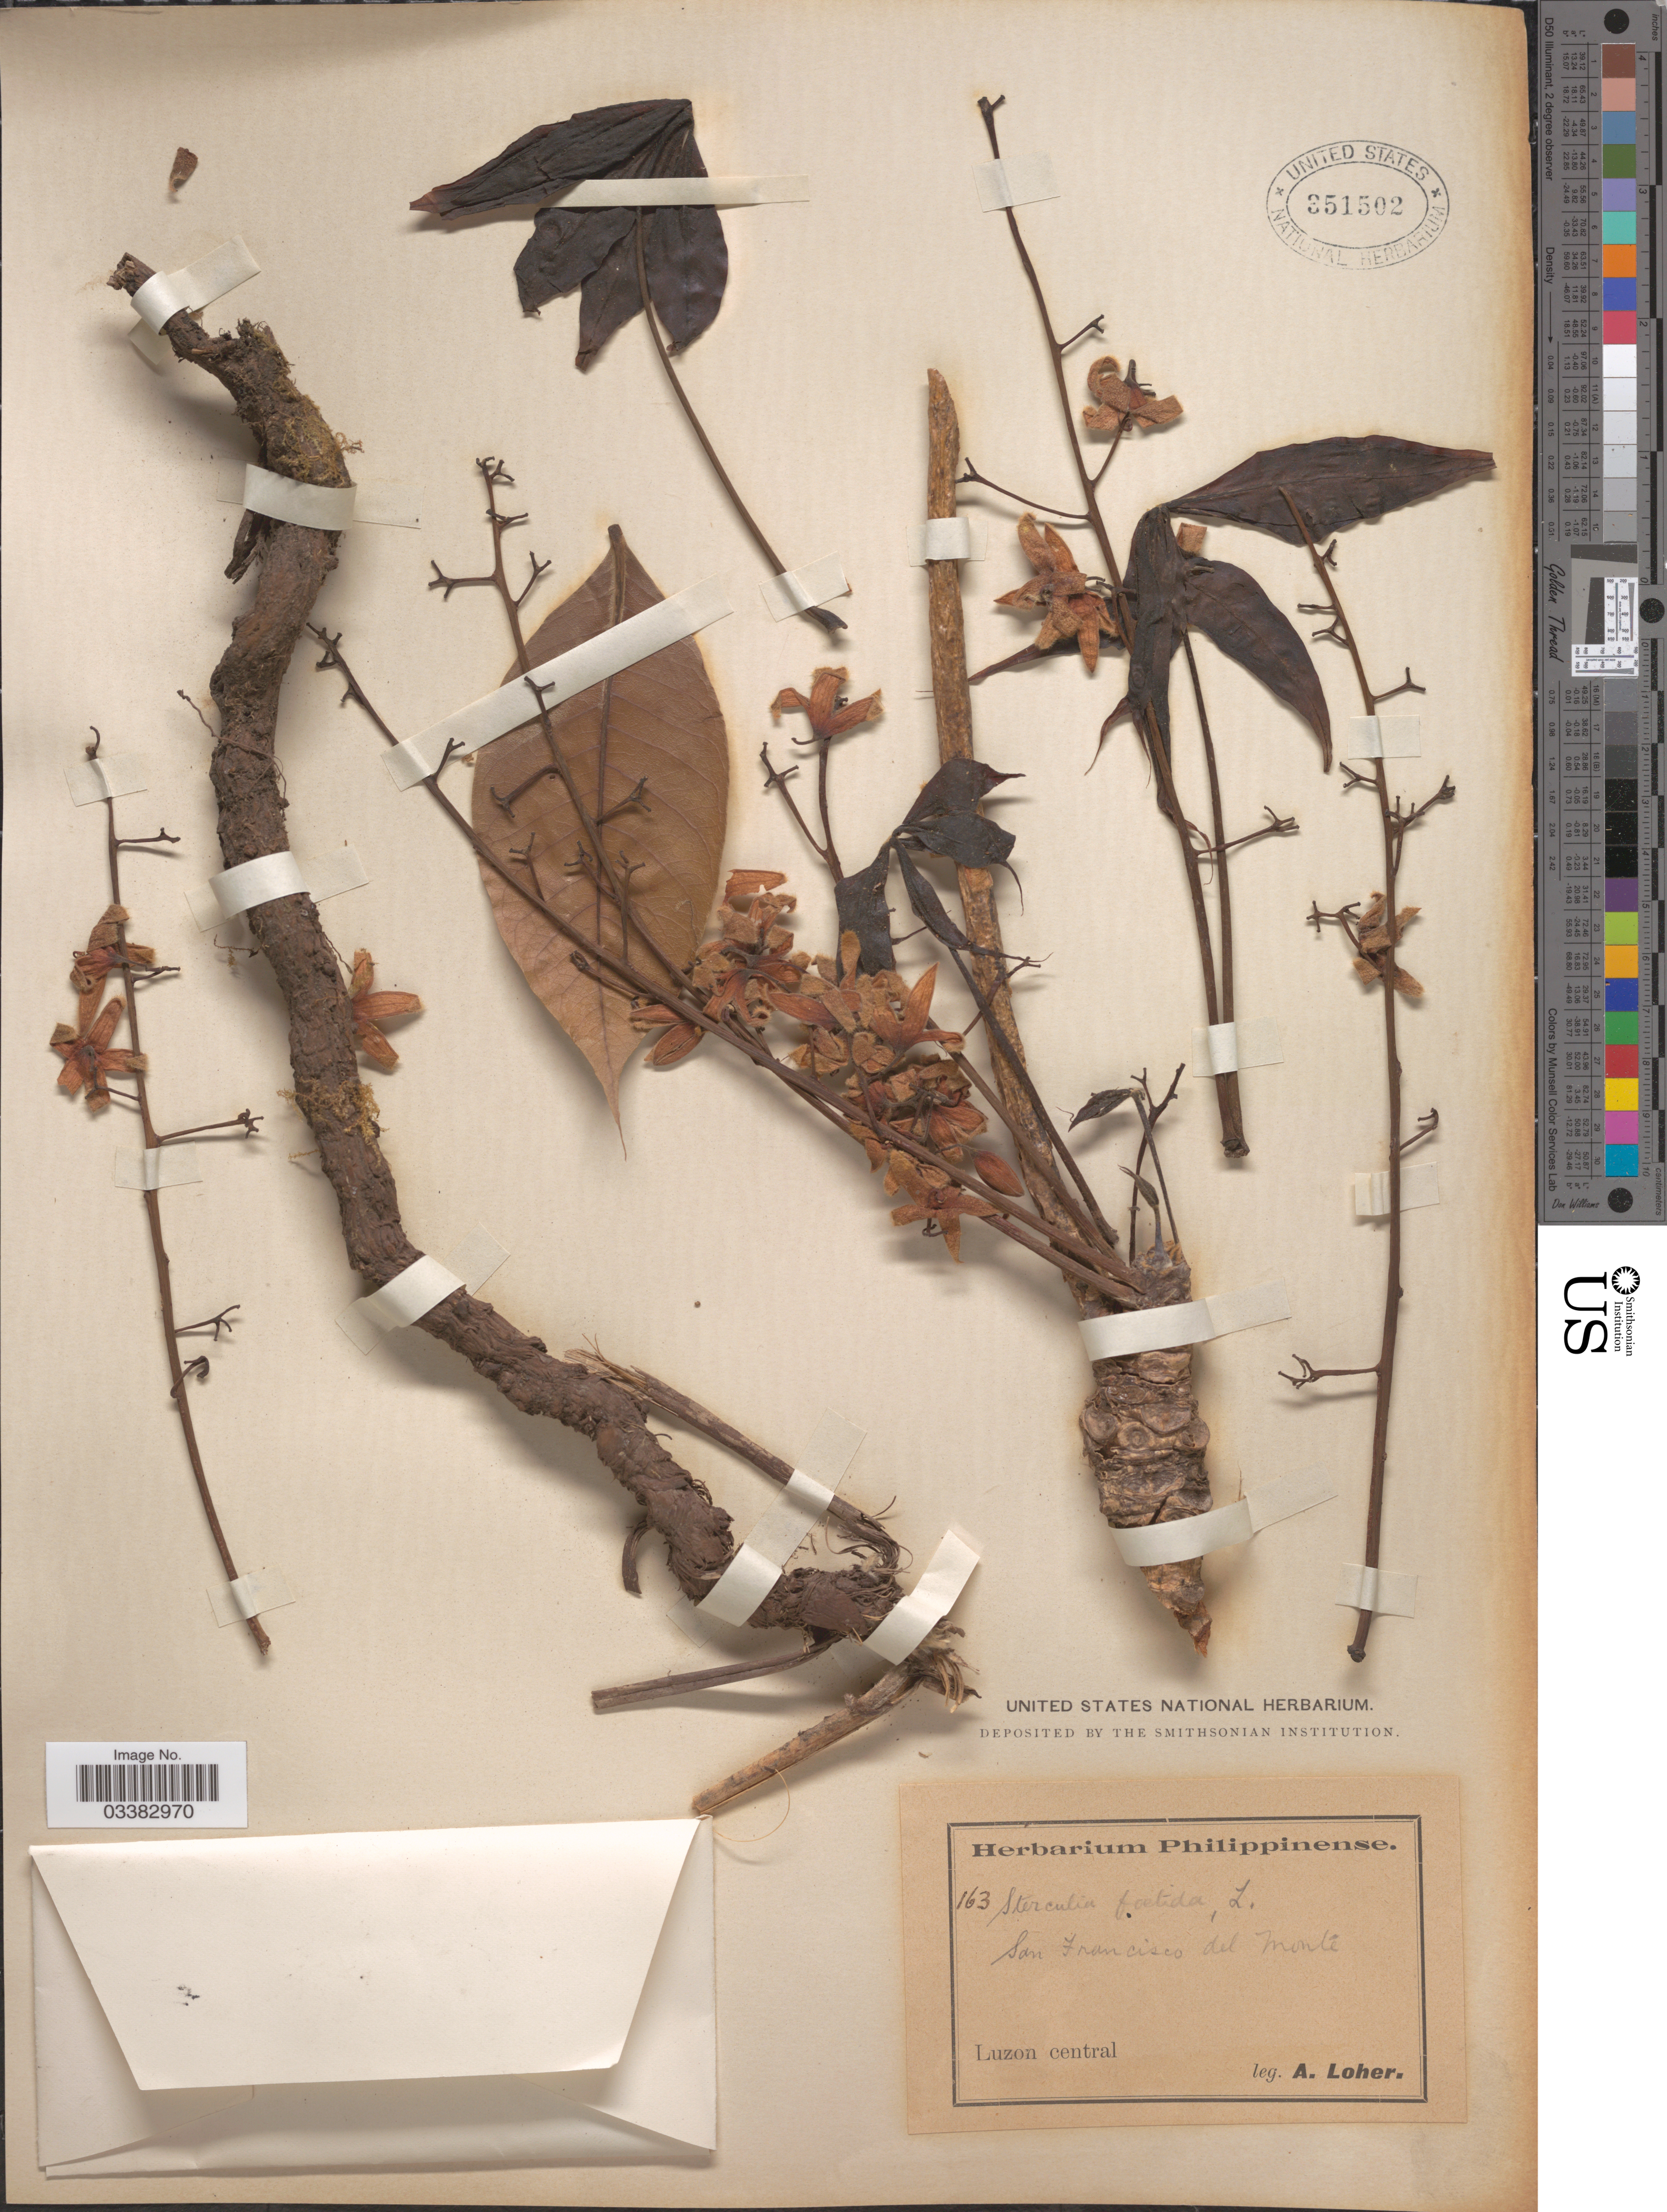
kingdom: Plantae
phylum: Tracheophyta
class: Magnoliopsida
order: Malvales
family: Malvaceae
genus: Sterculia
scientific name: Sterculia foetida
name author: L.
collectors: A. Loher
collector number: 163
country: Philippines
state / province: Central Luzon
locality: San Francisco del Monte, Luzon central.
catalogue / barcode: US 351502